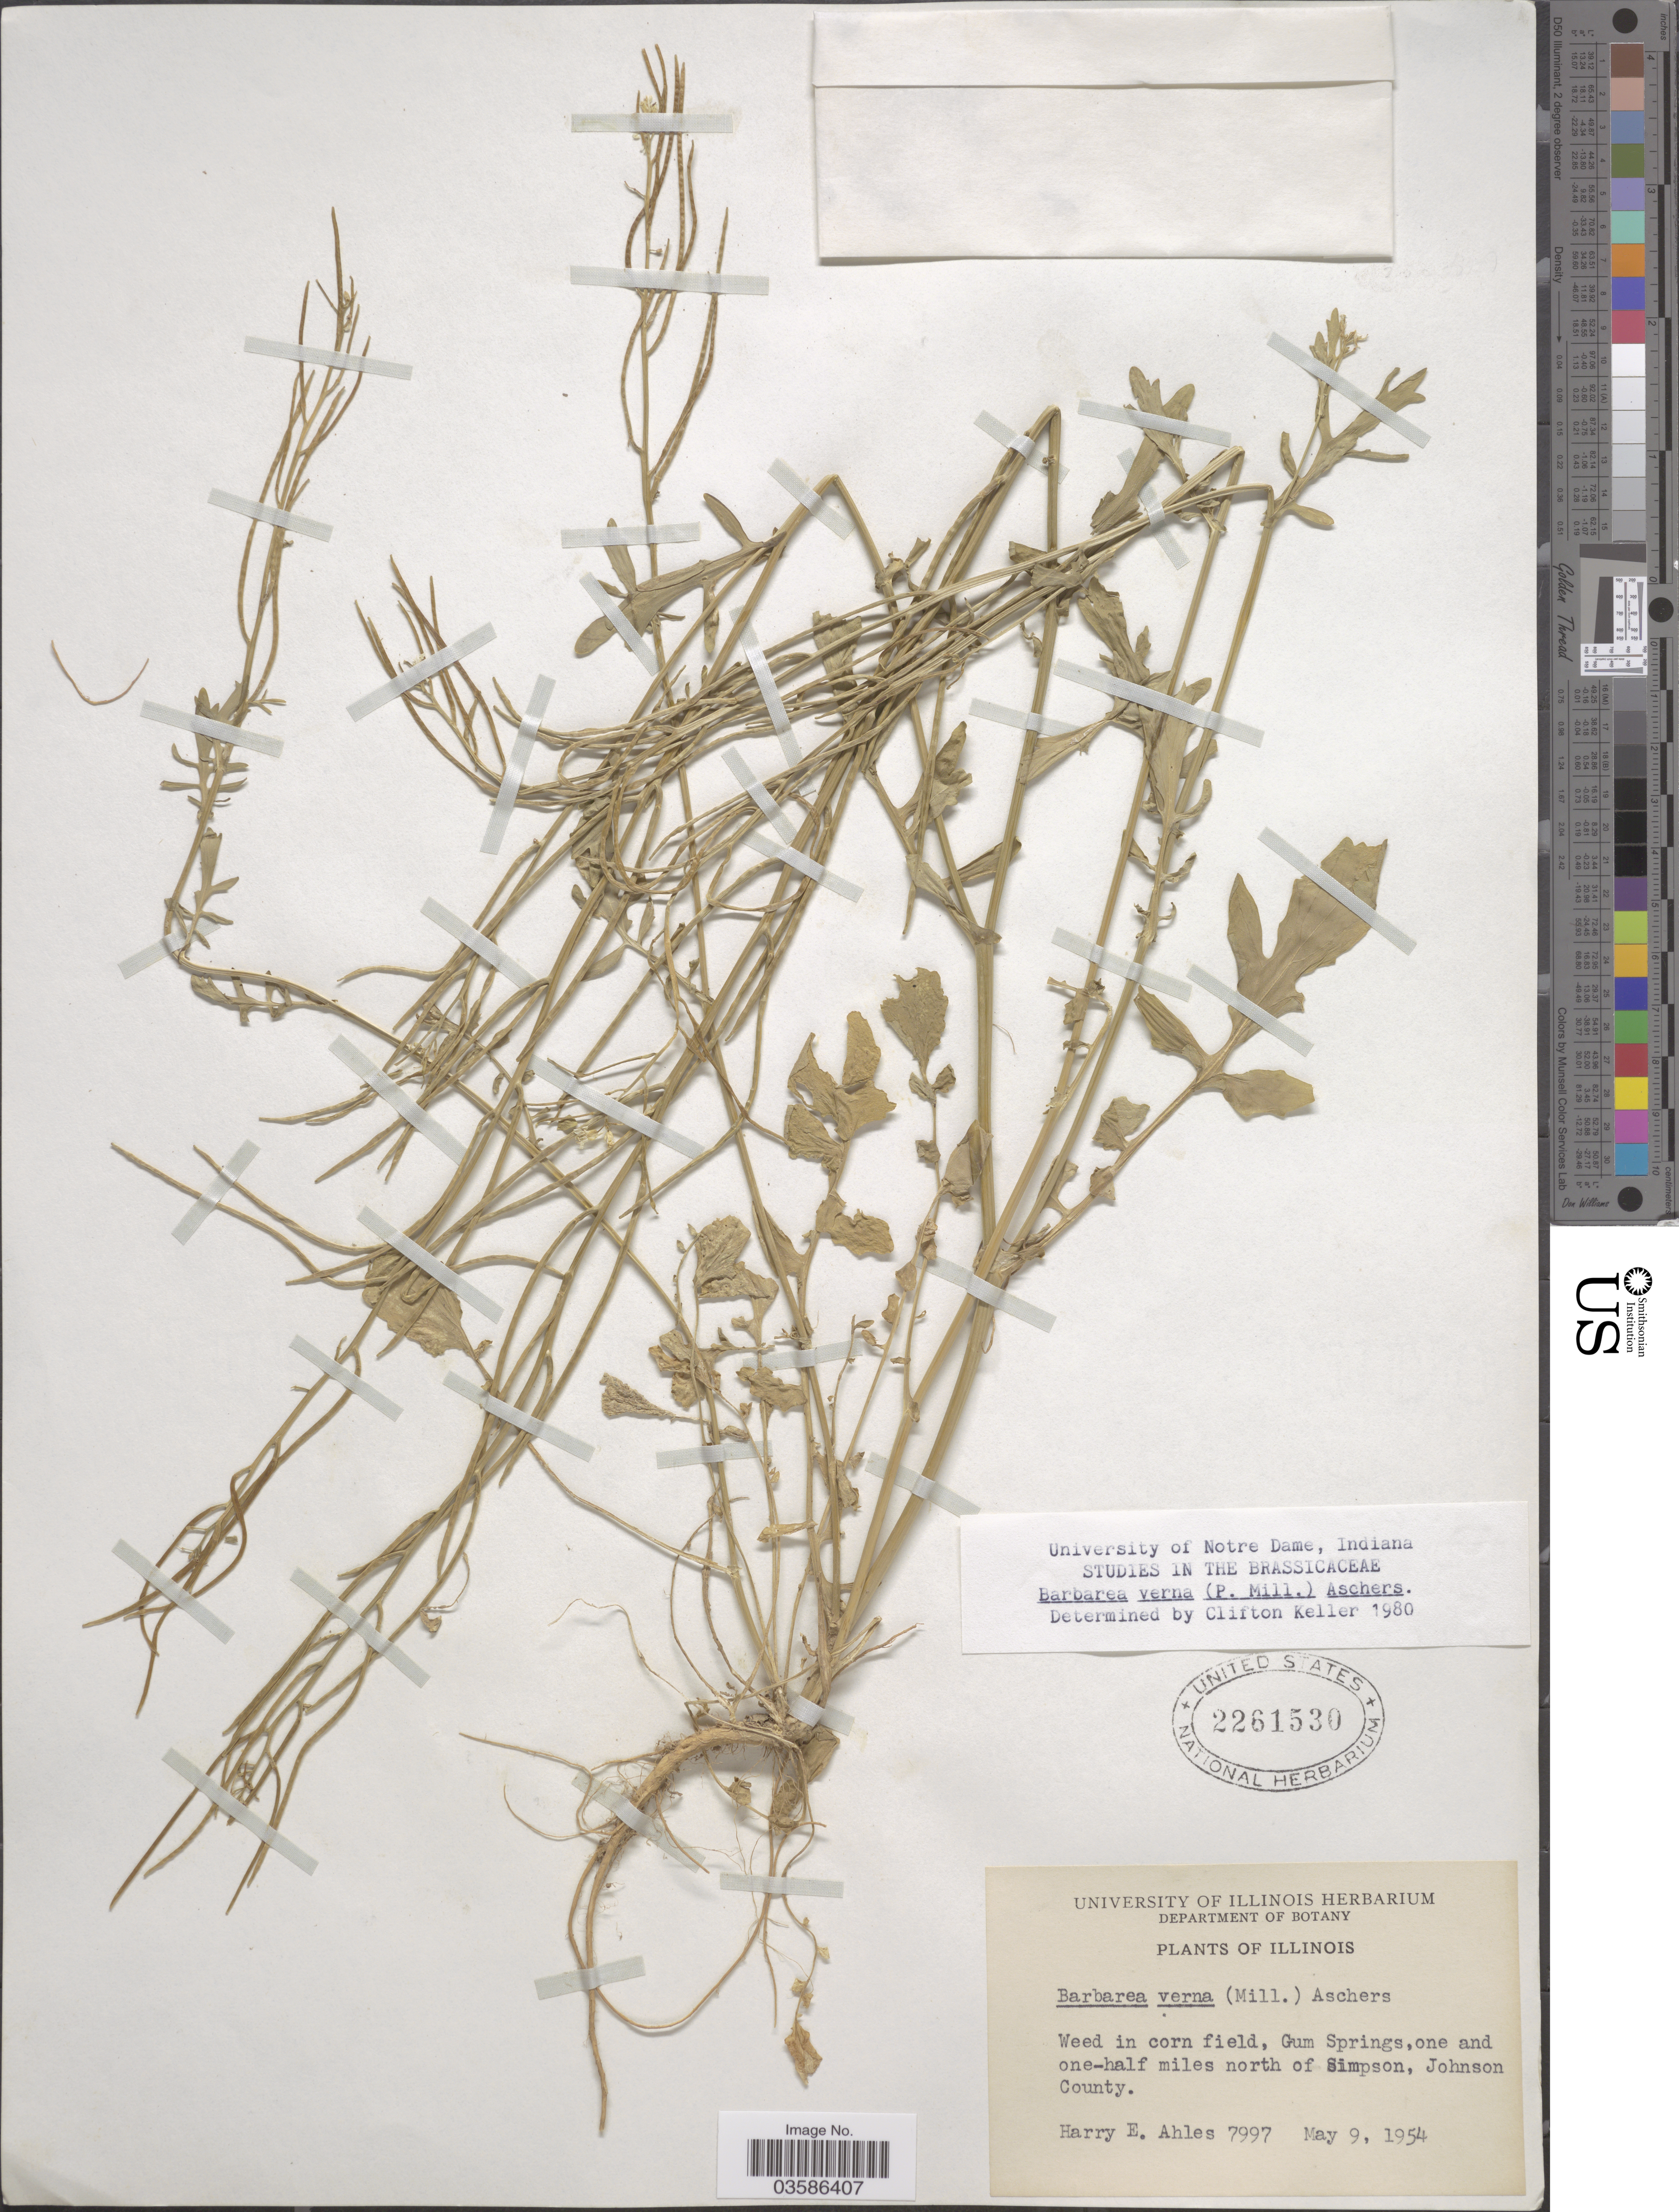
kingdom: Plantae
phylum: Tracheophyta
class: Magnoliopsida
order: Brassicales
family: Brassicaceae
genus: Barbarea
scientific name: Barbarea verna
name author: (Mill.) Asch.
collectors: H. E. Ahles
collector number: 7997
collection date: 1954-05-09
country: United States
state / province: Illinois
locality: Gum Springs, one and one-half miles north of Simpson, Johnson County.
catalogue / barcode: US 2261530